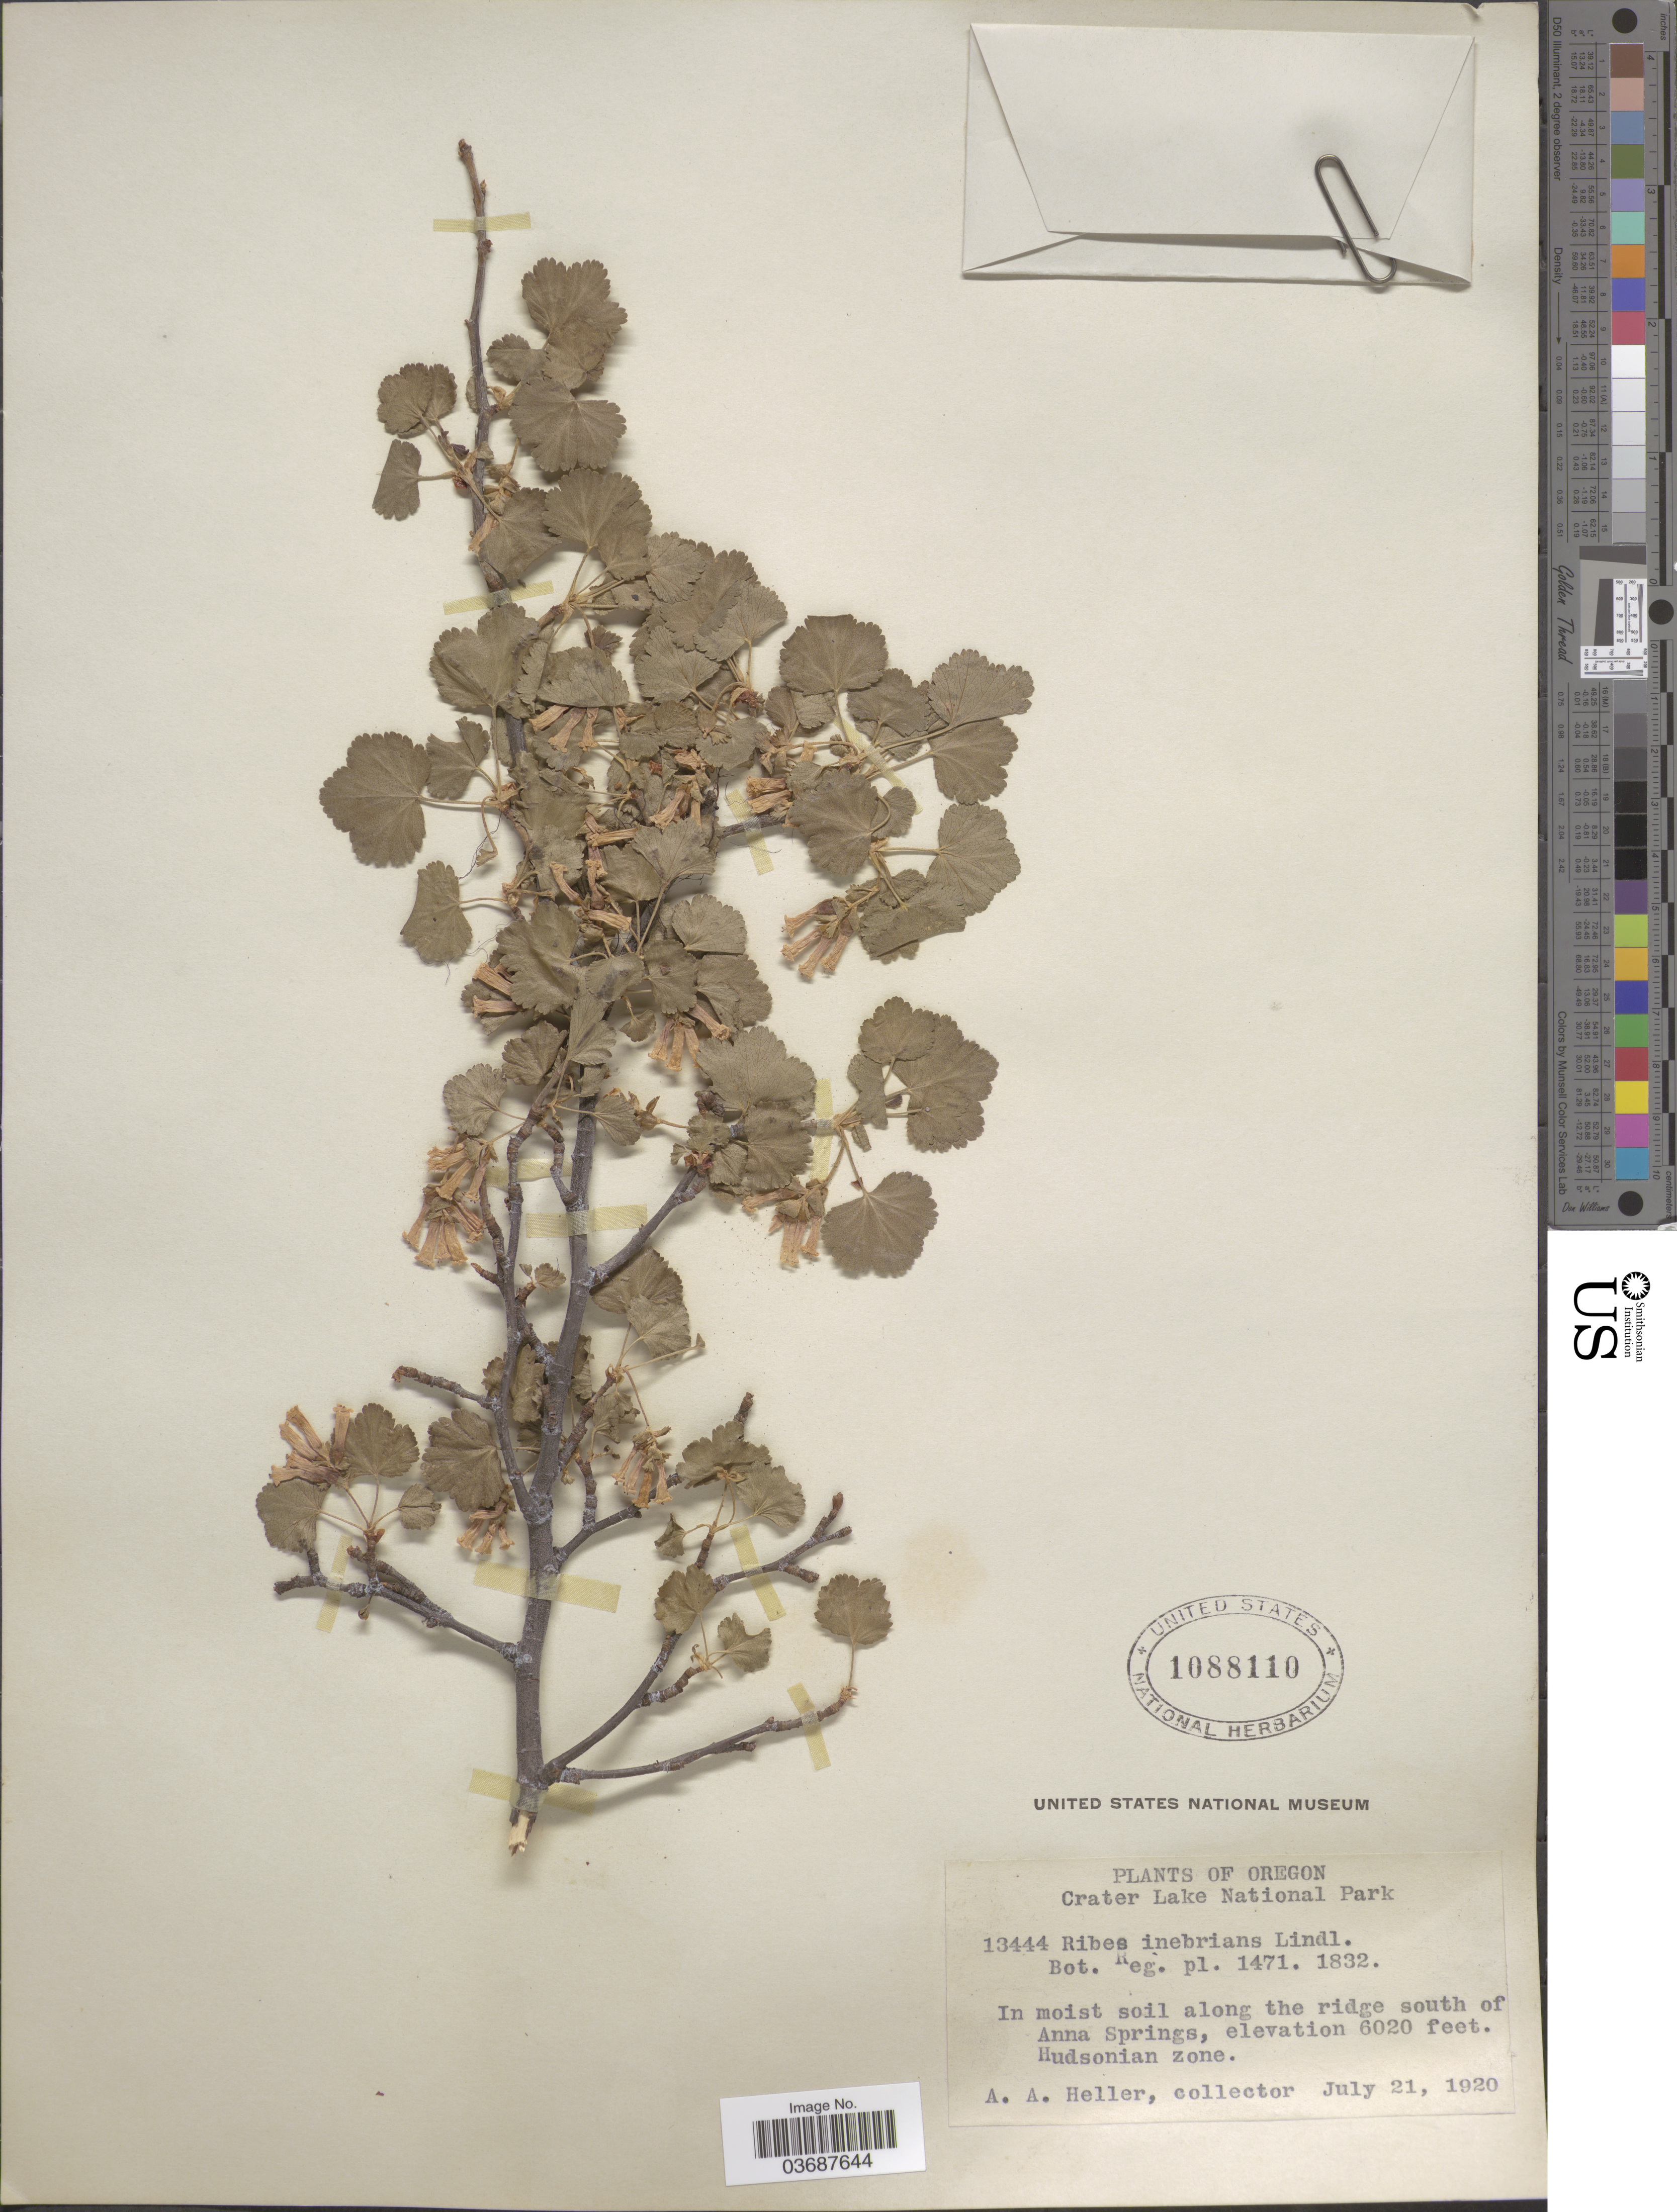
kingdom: Plantae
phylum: Tracheophyta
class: Magnoliopsida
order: Saxifragales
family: Grossulariaceae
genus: Ribes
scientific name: Ribes inebrians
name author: Lindl.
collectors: A. A. Heller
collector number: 13444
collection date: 1920-07-21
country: United States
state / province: Oregon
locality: Crater Lake National Park. Along the ridge south of Anna Springs, Hudsonian zone.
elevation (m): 1835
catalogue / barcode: US 1088110